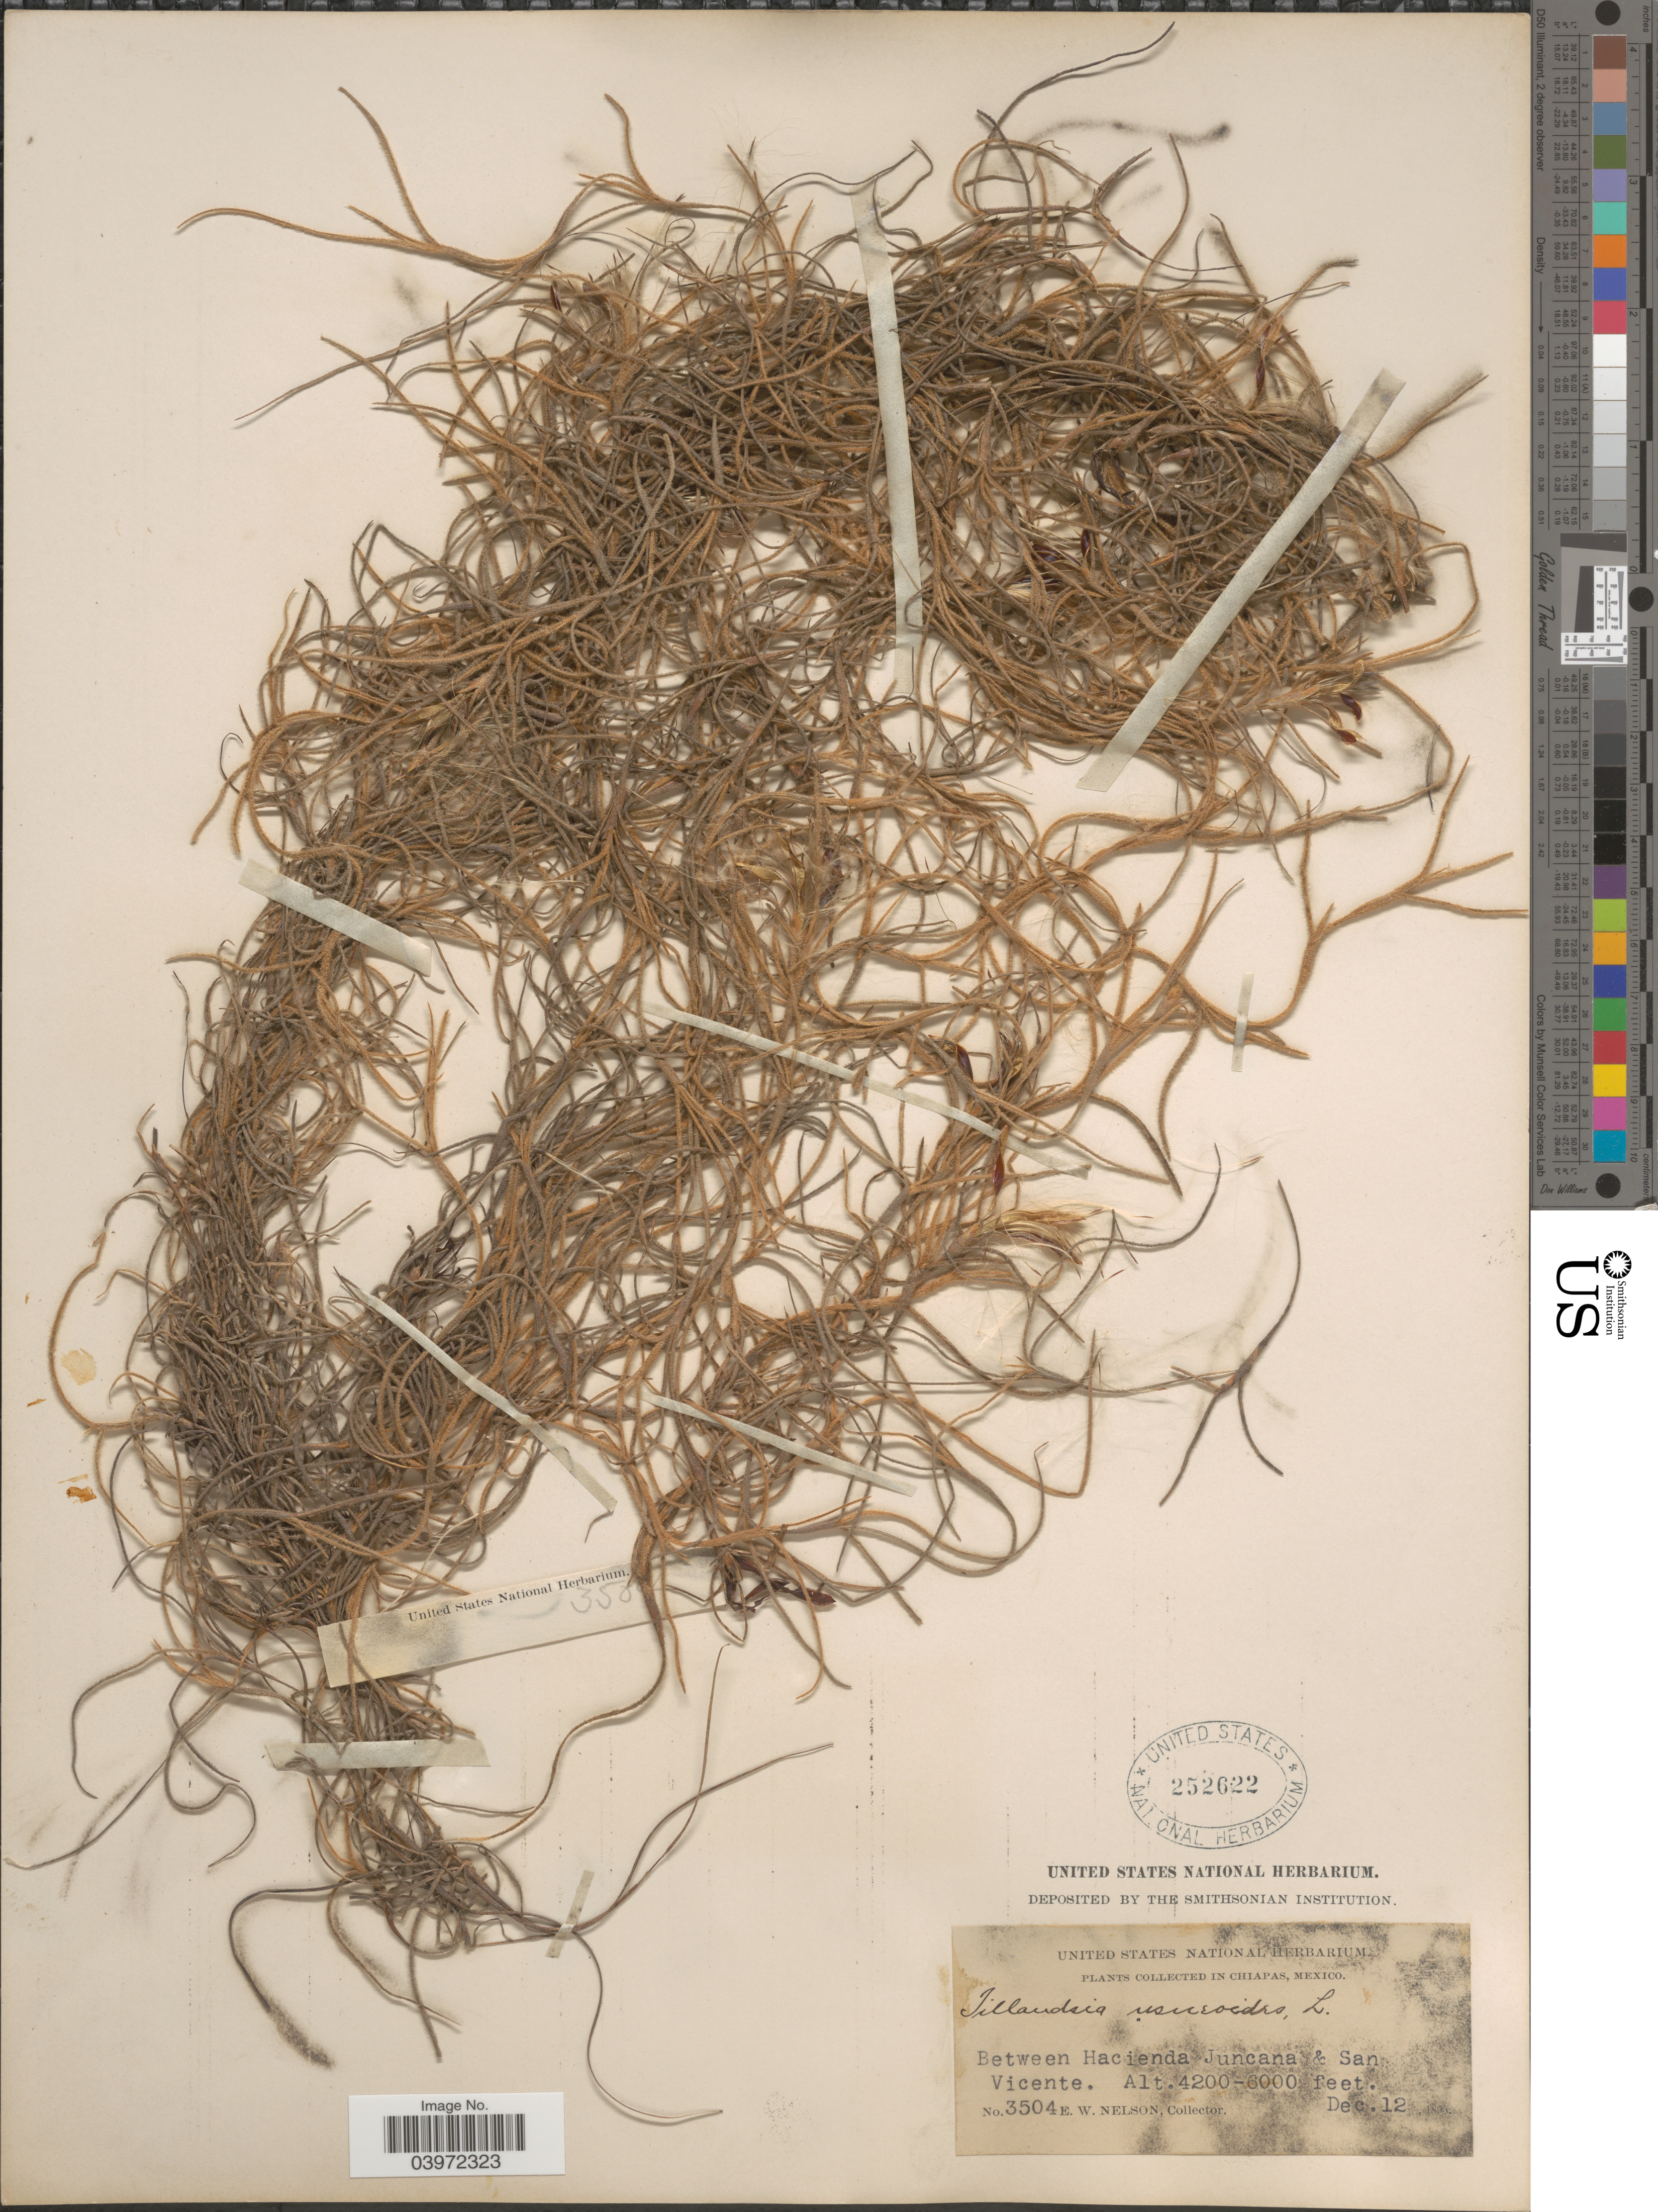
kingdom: Plantae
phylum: Tracheophyta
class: Liliopsida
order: Poales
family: Bromeliaceae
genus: Tillandsia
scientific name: Tillandsia usneoides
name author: (L.) L.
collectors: E. W. Nelson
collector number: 3504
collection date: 1895-12-12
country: Mexico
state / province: Chiapas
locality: Between Hacienda Juncana & San Vicente.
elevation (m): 1280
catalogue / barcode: US 252622